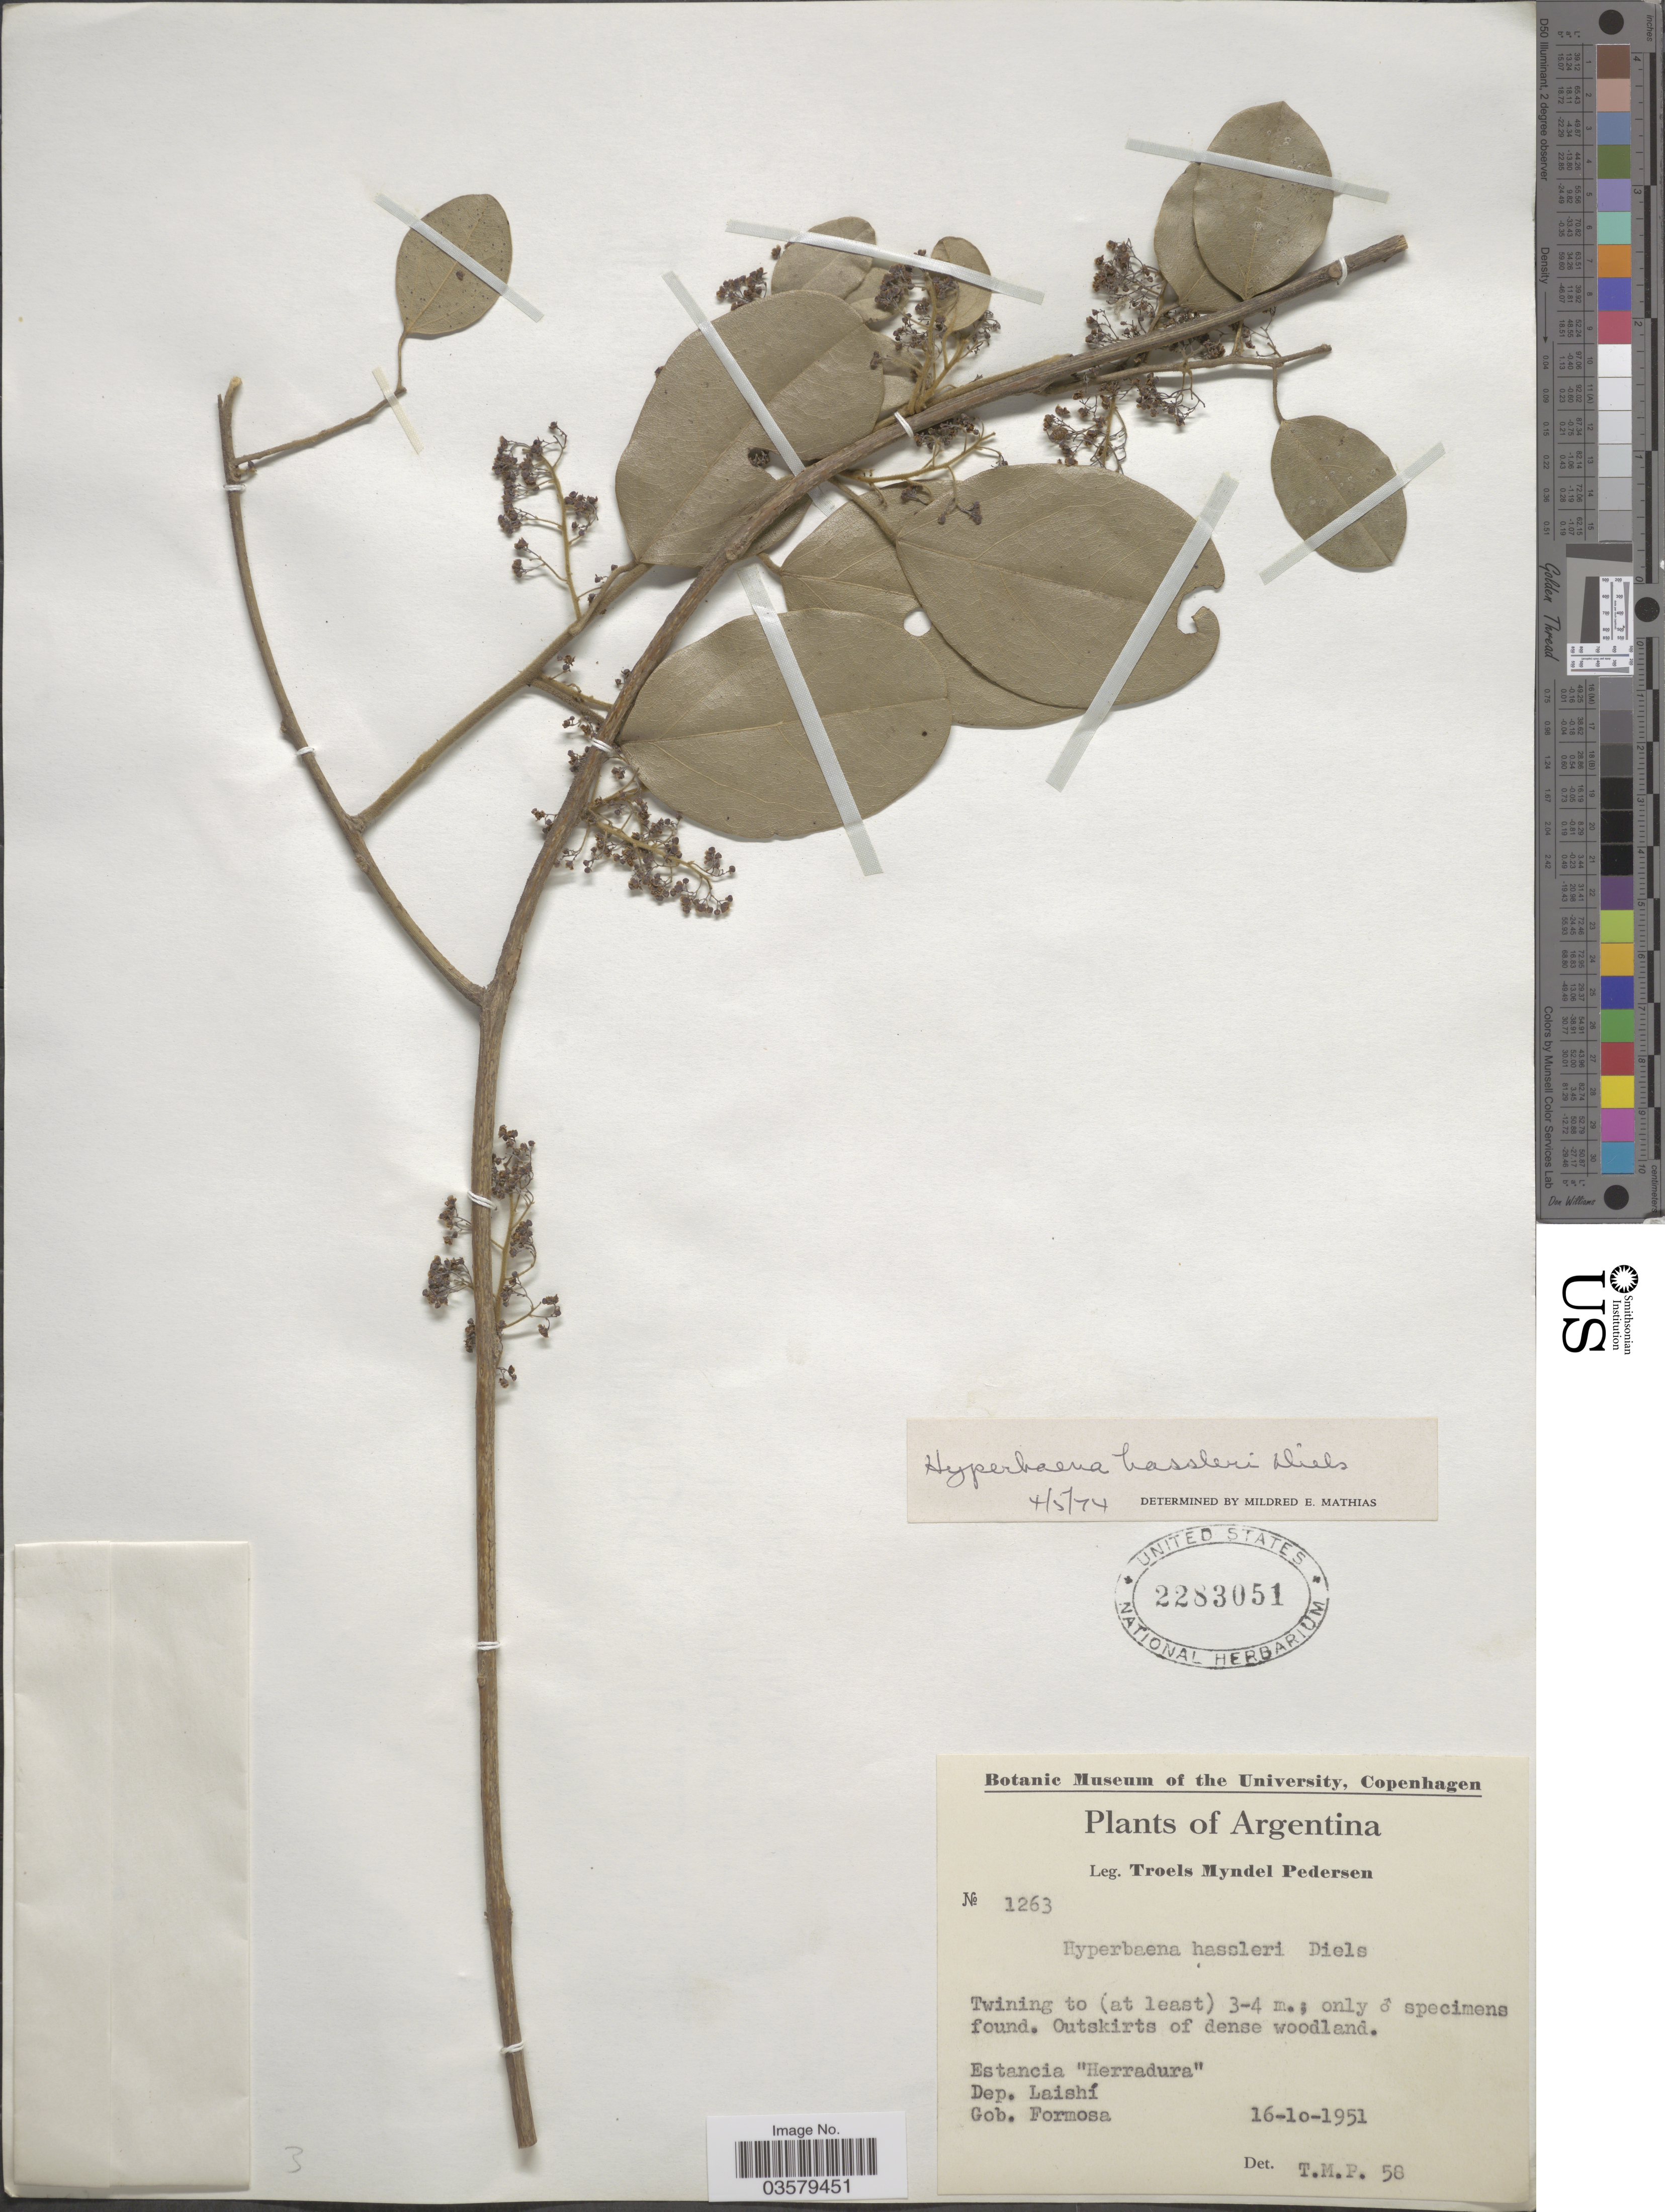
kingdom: Plantae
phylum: Tracheophyta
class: Magnoliopsida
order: Ranunculales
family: Menispermaceae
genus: Hyperbaena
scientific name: Hyperbaena hassleri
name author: Diels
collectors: T. Pederson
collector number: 1263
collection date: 1951-10-16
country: Argentina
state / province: Formosa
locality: Estancia "Herradura". Dep. Laishí. Gob. Formosa.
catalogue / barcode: US 2283051